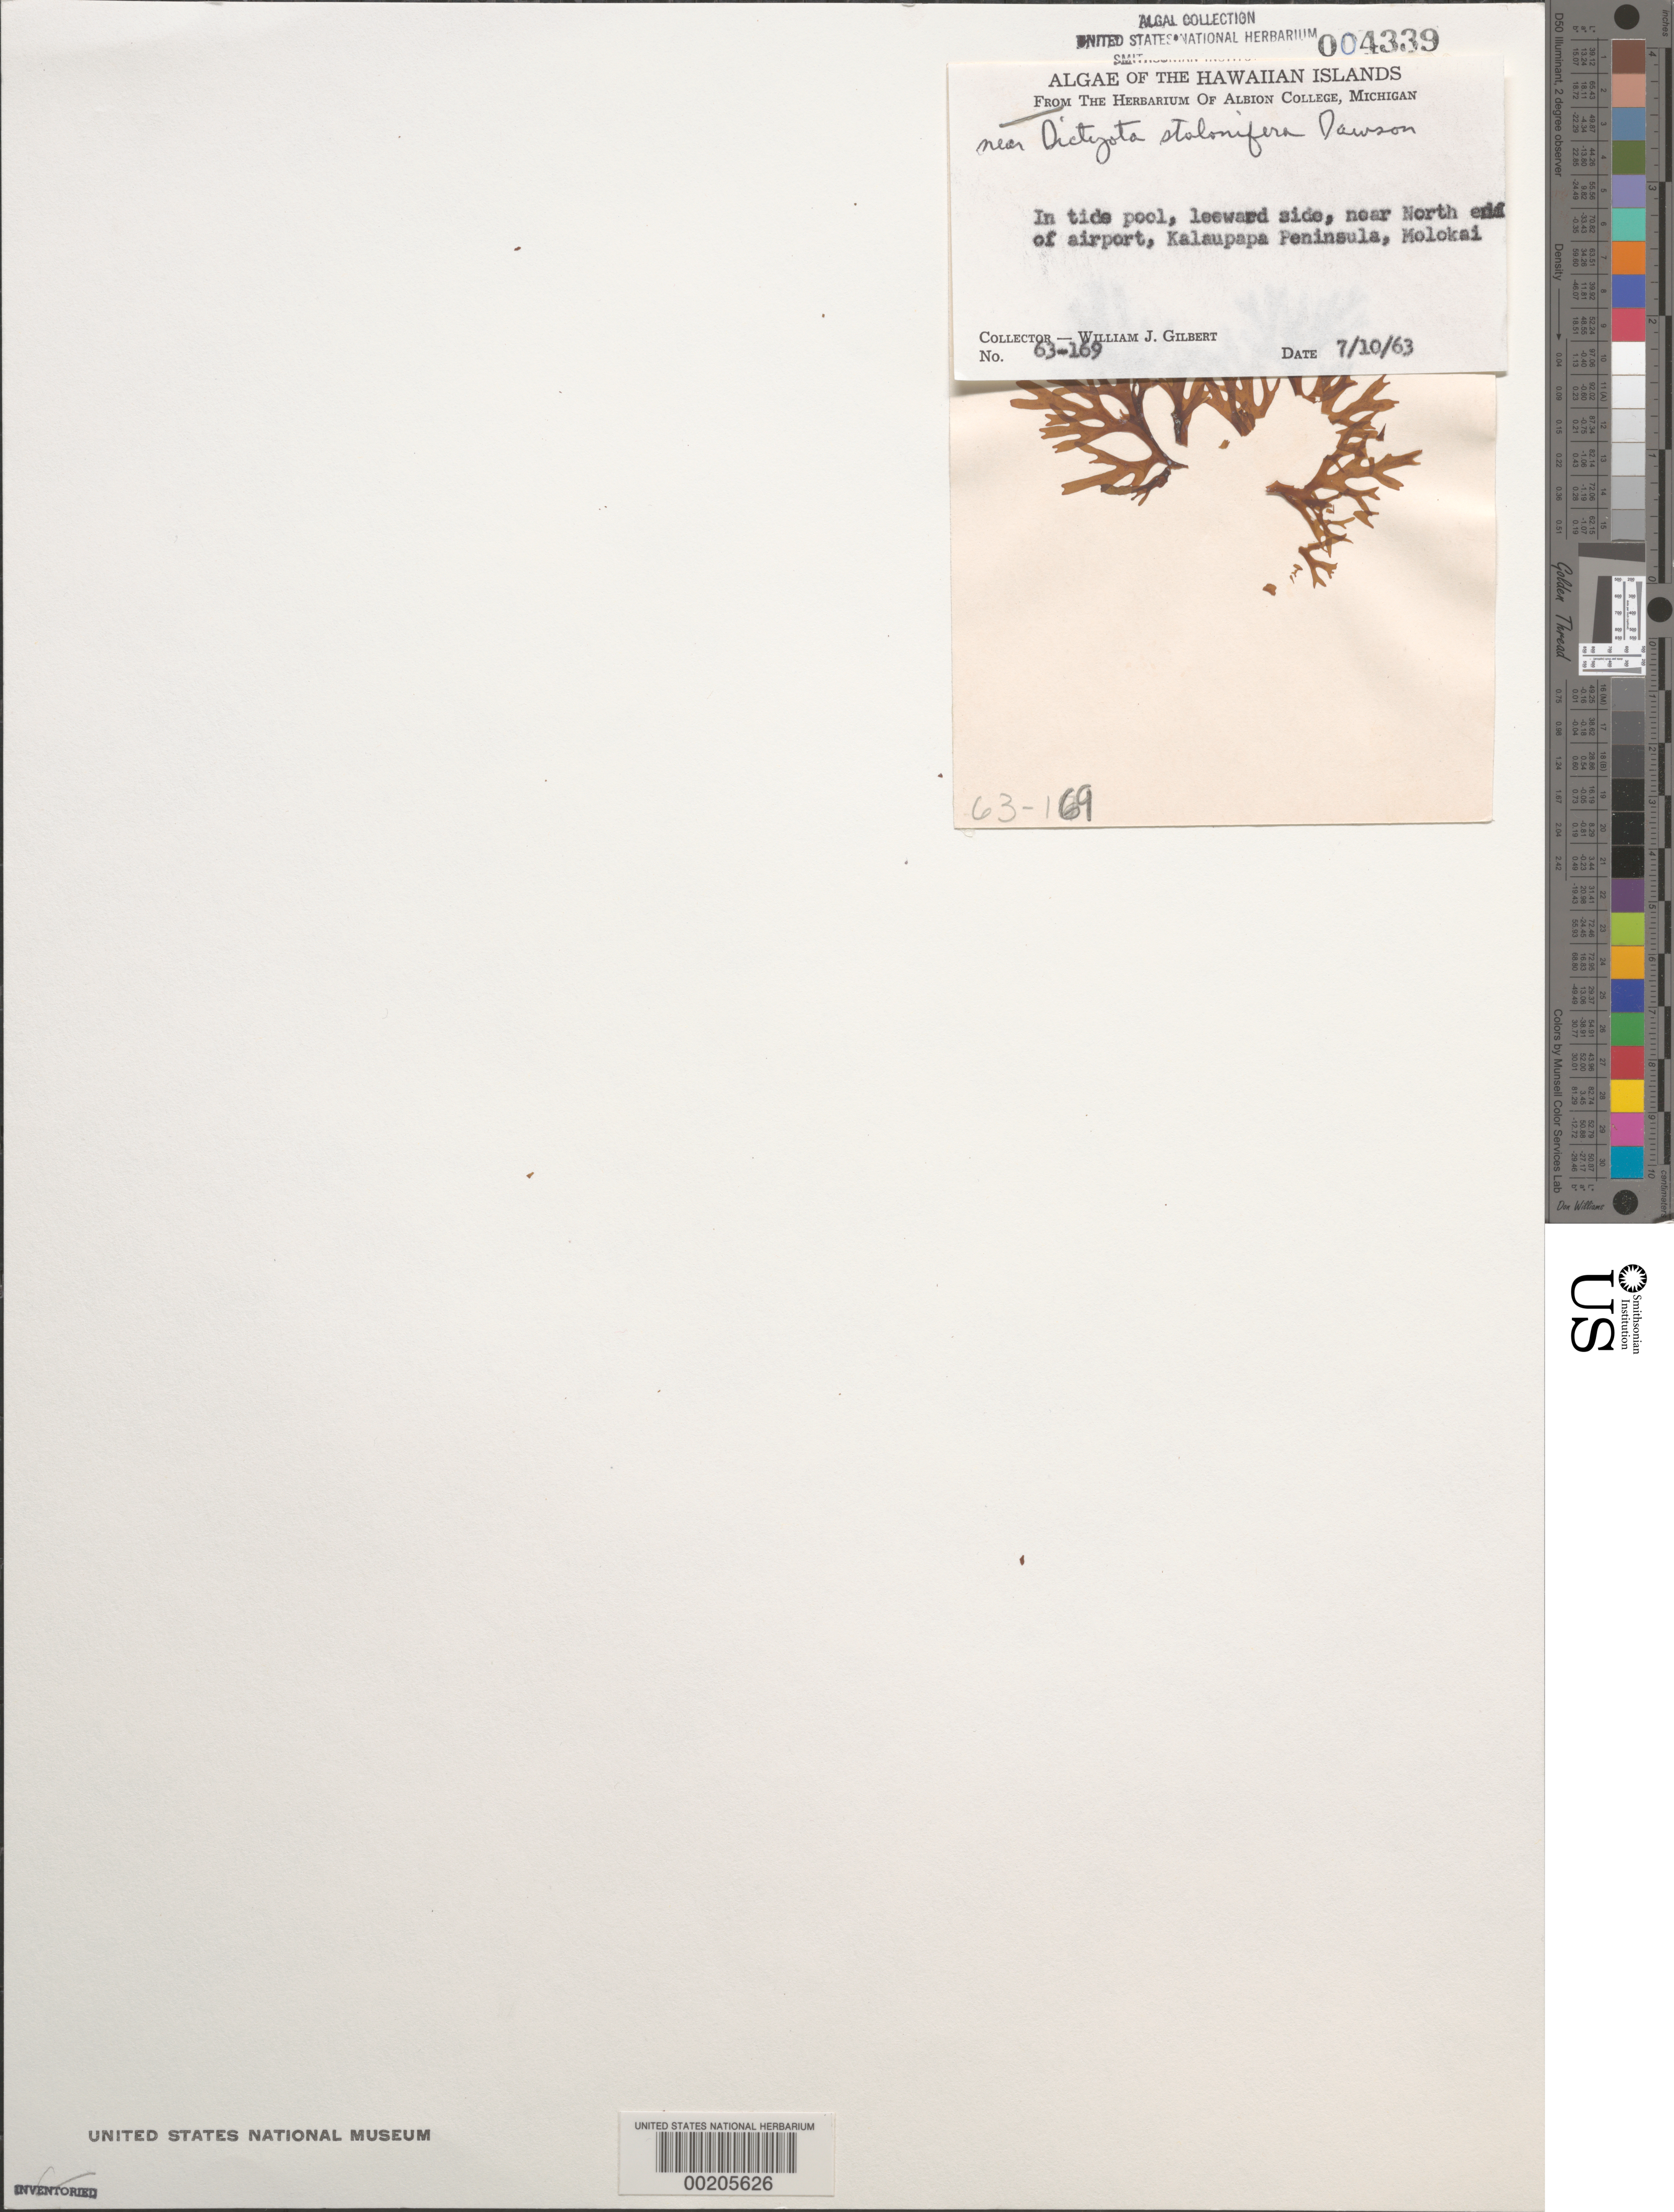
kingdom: Chromista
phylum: Ochrophyta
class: Phaeophyceae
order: Dictyotales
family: Dictyotaceae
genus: Dictyota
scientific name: Dictyota stolonifera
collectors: W. J. Gilbert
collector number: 63-169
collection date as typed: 10 Jul 1963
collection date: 1963-07-10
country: United States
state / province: Hawaii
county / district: Maui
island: Moloka'i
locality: Kalaupapa Peninsula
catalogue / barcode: US 4339